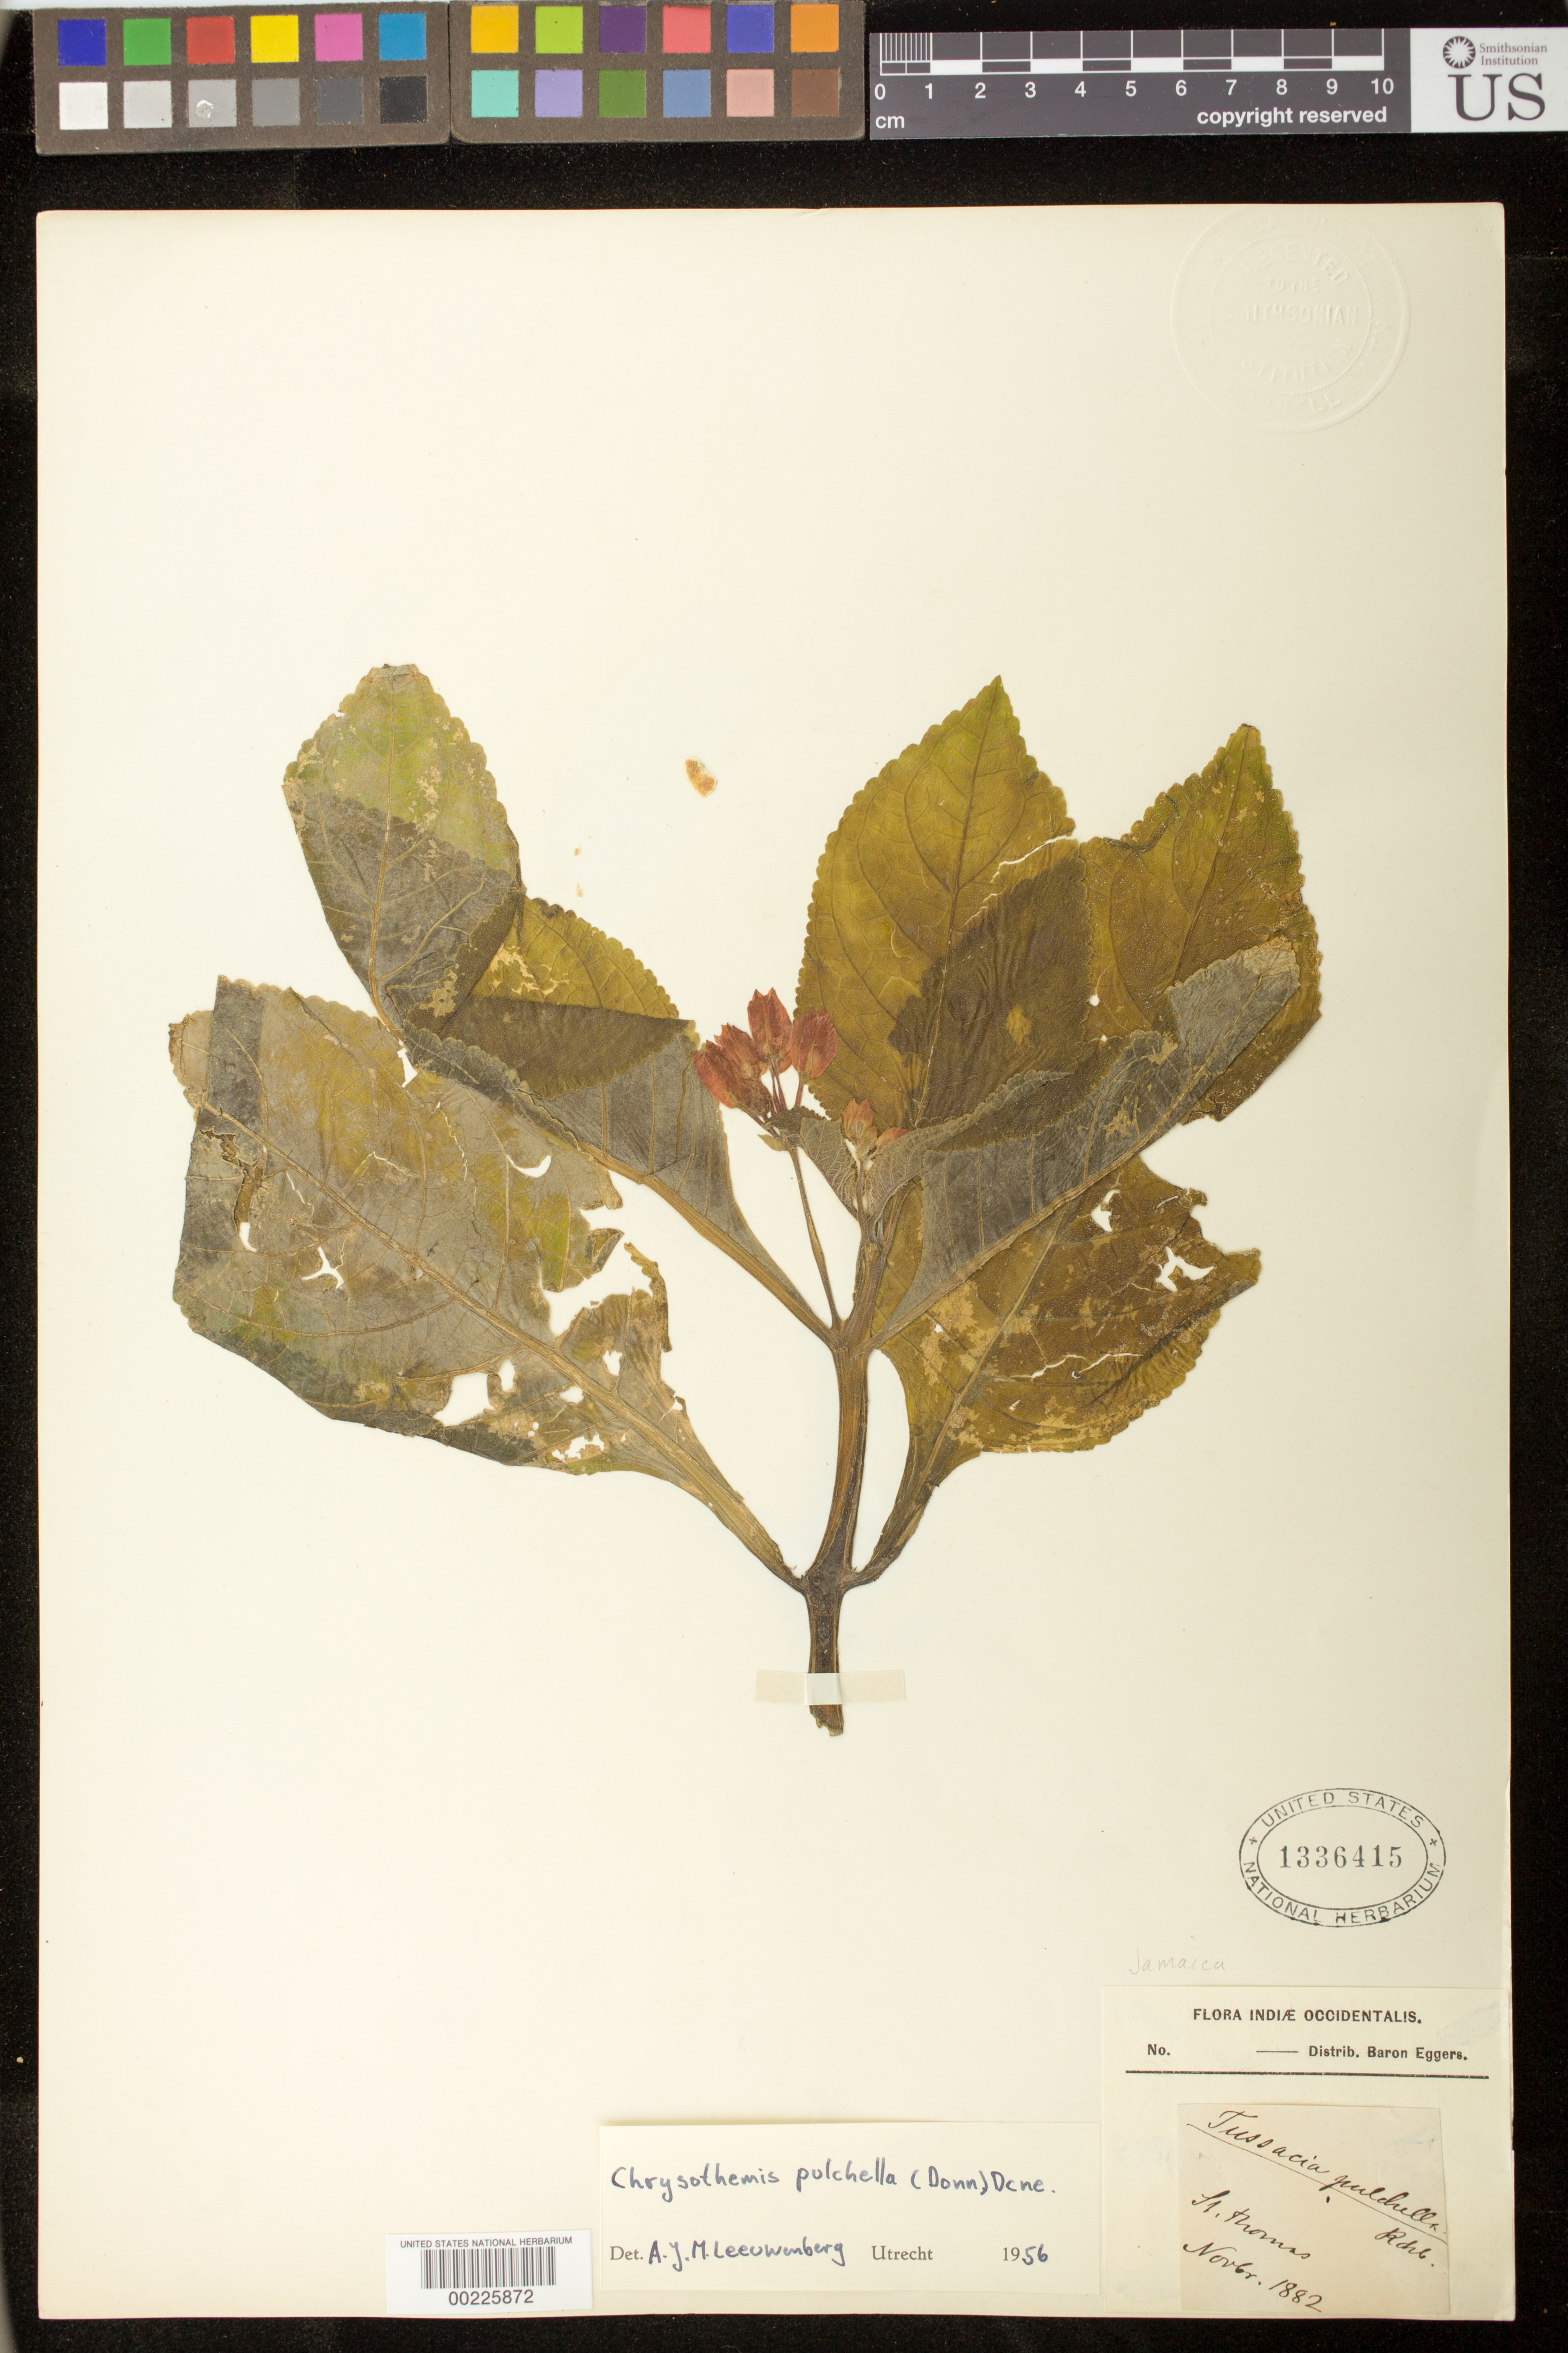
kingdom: Plantae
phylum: Tracheophyta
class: Magnoliopsida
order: Lamiales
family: Gesneriaceae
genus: Chrysothemis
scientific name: Chrysothemis pulchella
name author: (Donn ex Sims) Decne.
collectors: H. F. A. von Eggers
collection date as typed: Nov 1882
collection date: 1882-11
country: U.S. Virgin Islands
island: St. Thomas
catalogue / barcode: US 1336415